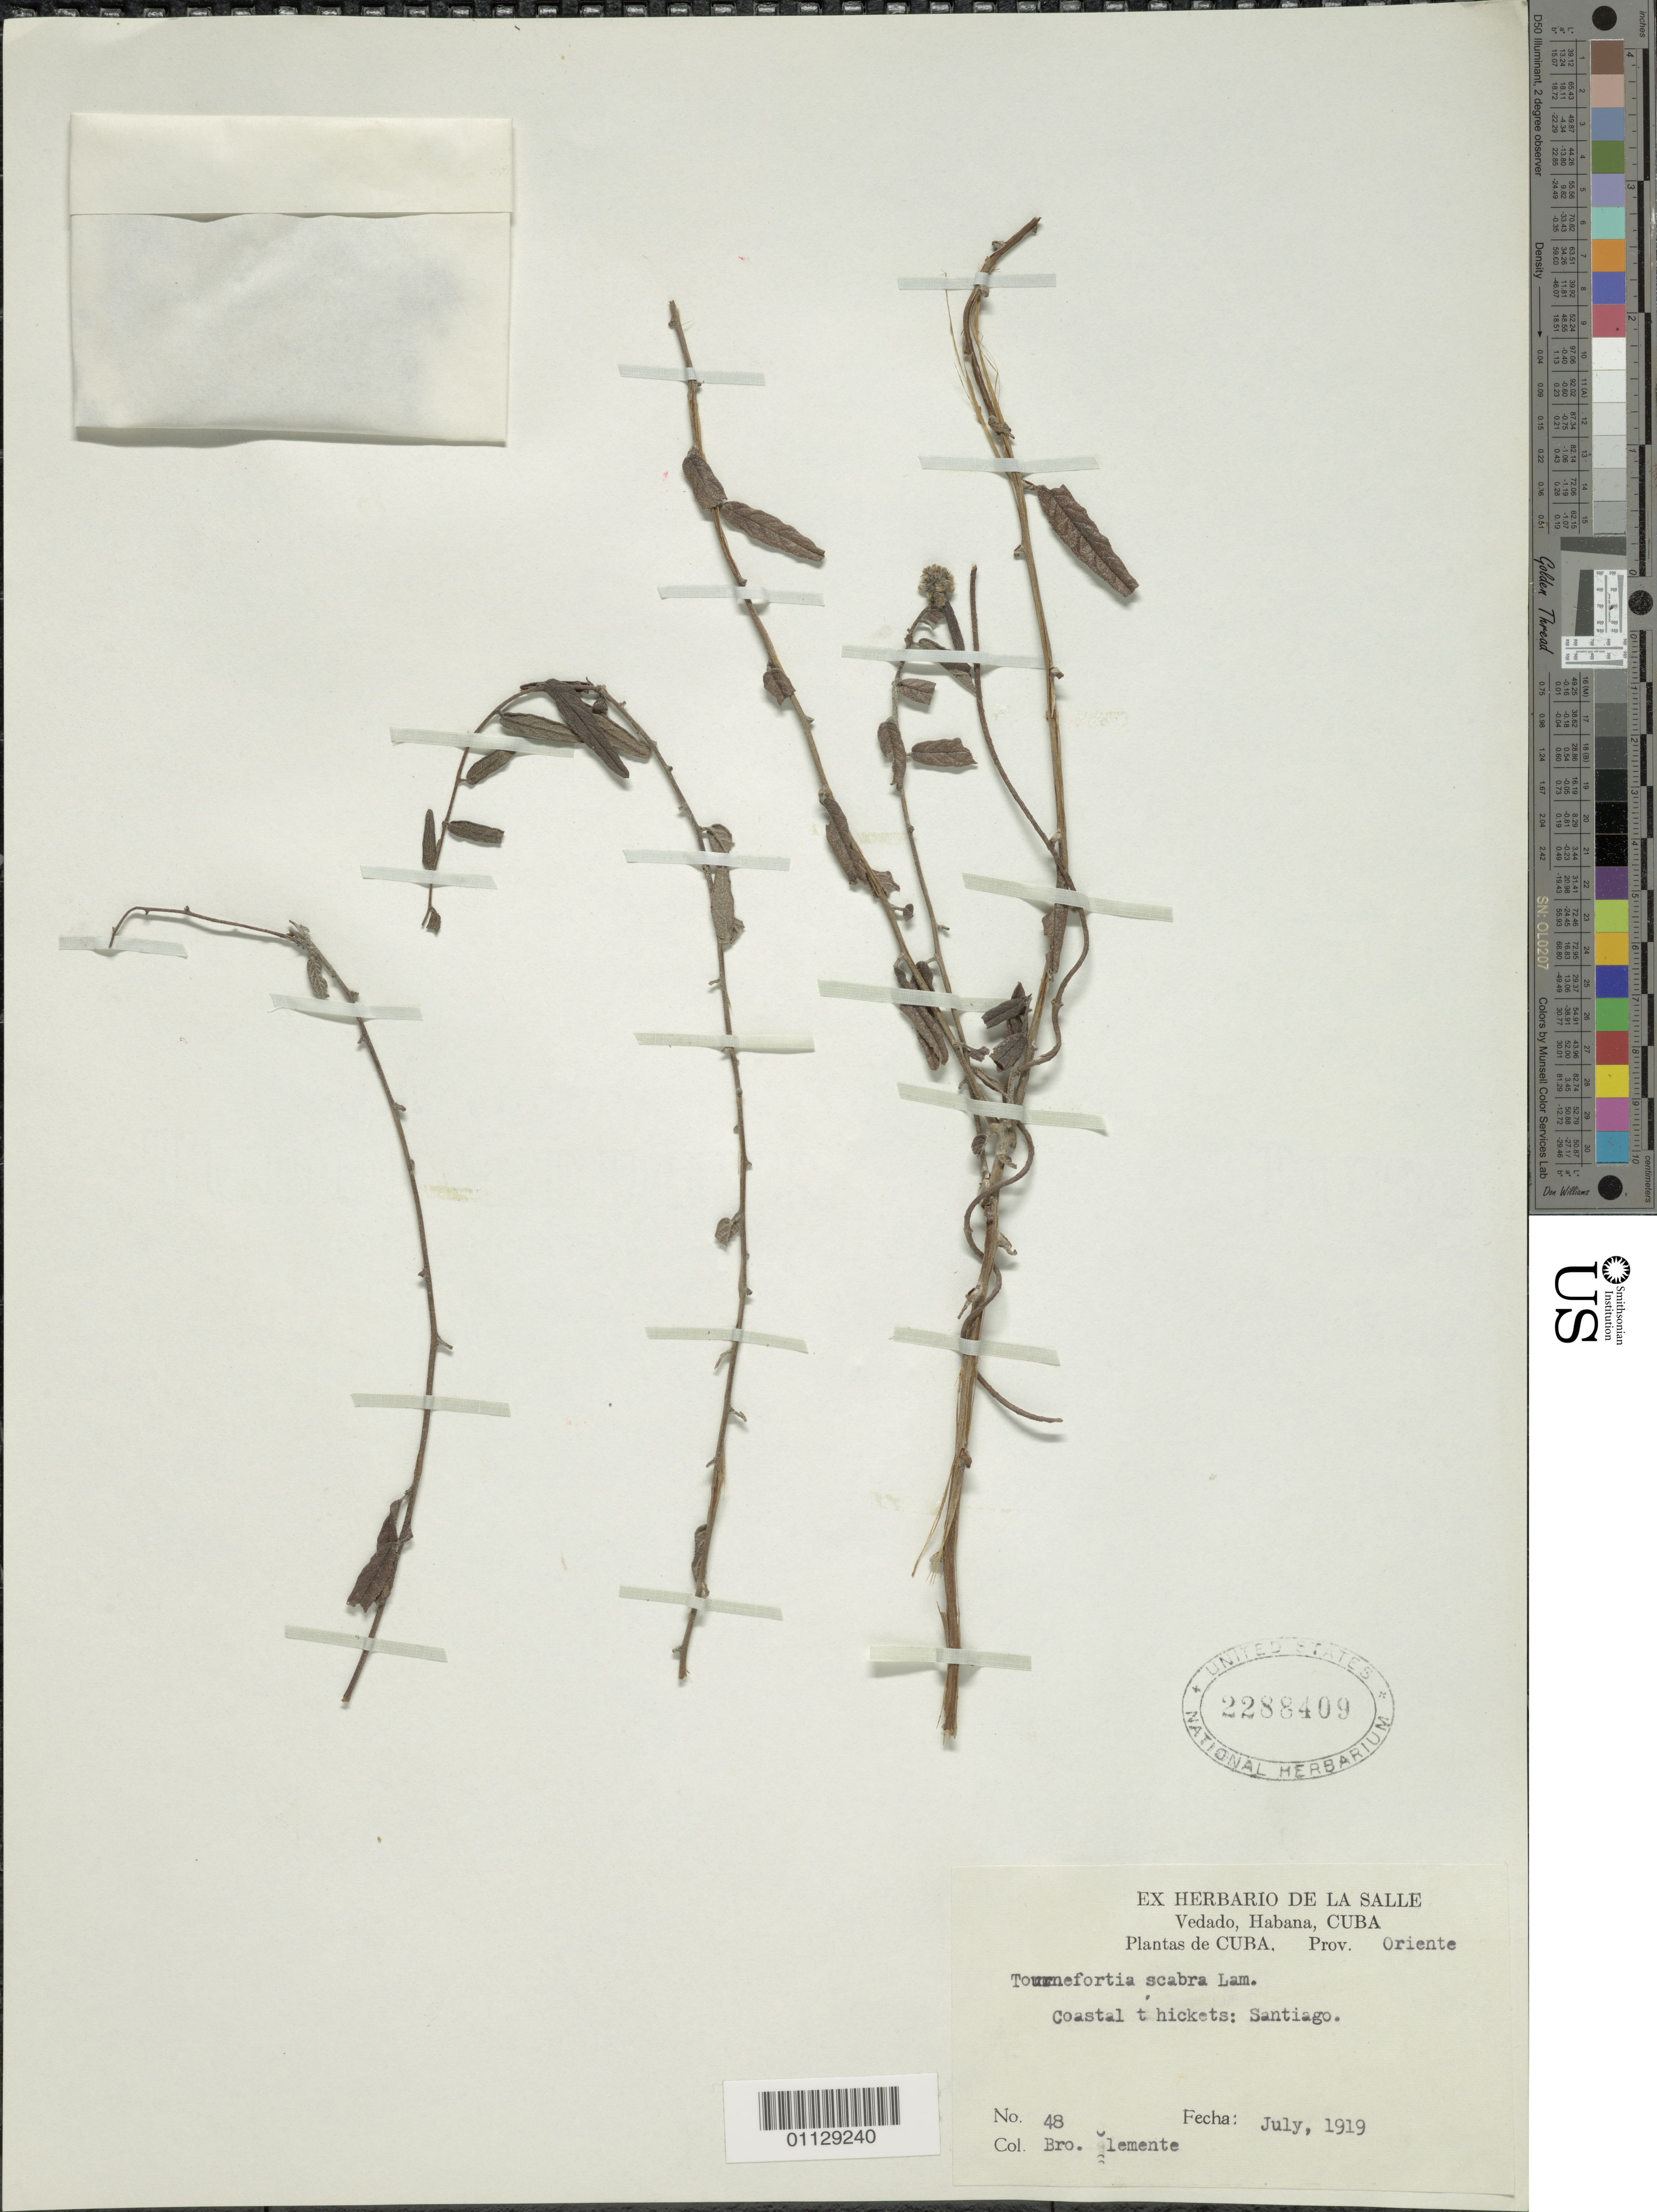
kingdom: Plantae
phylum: Tracheophyta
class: Magnoliopsida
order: Boraginales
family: Heliotropiaceae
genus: Tournefortia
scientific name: Tournefortia scabra var. scabra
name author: Lam.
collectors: Bro. Clemente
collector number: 48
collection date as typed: Jul 1919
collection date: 1919-07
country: Cuba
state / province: La Habana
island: Cuba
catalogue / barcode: US 2288409